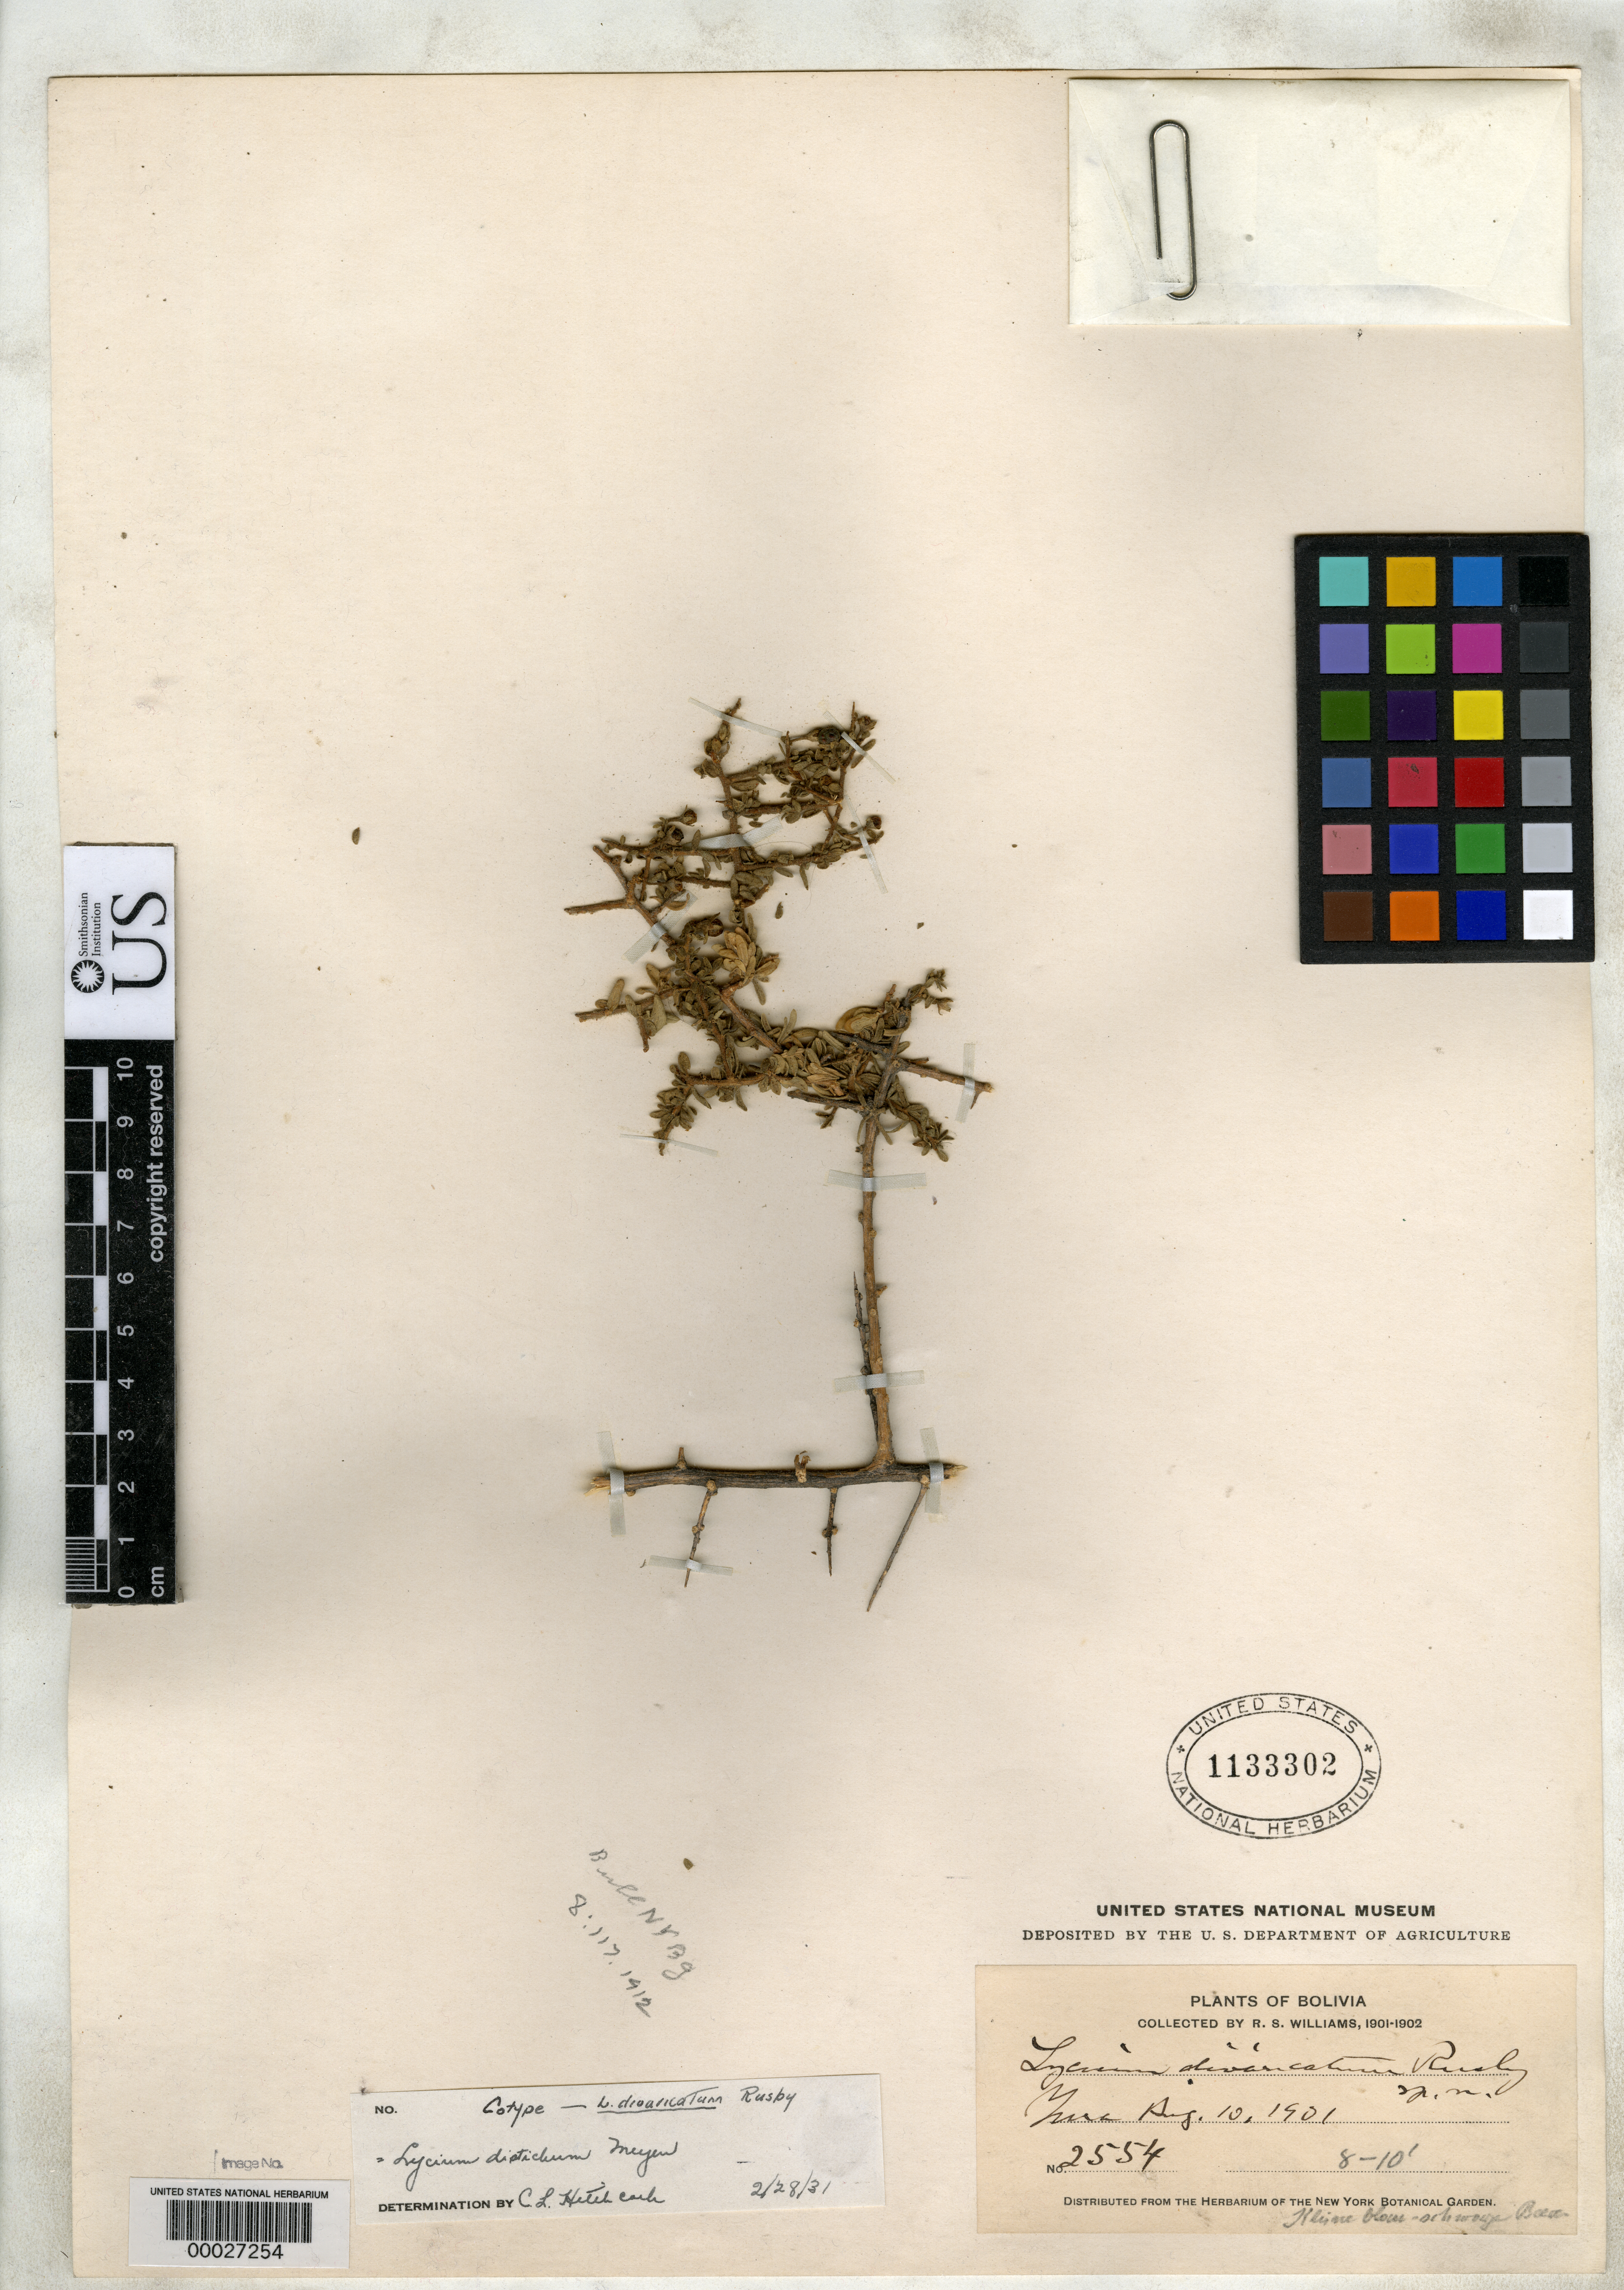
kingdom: Plantae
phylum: Tracheophyta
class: Magnoliopsida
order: Solanales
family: Solanaceae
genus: Lycium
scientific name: Lycium divaricatum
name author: Rusby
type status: Isotype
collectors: R. S. Williams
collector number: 2554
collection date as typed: Aug. 10, 1901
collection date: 1901-08-10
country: Peru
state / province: Arequipa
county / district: Arequipa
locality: Yura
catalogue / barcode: US 1133302